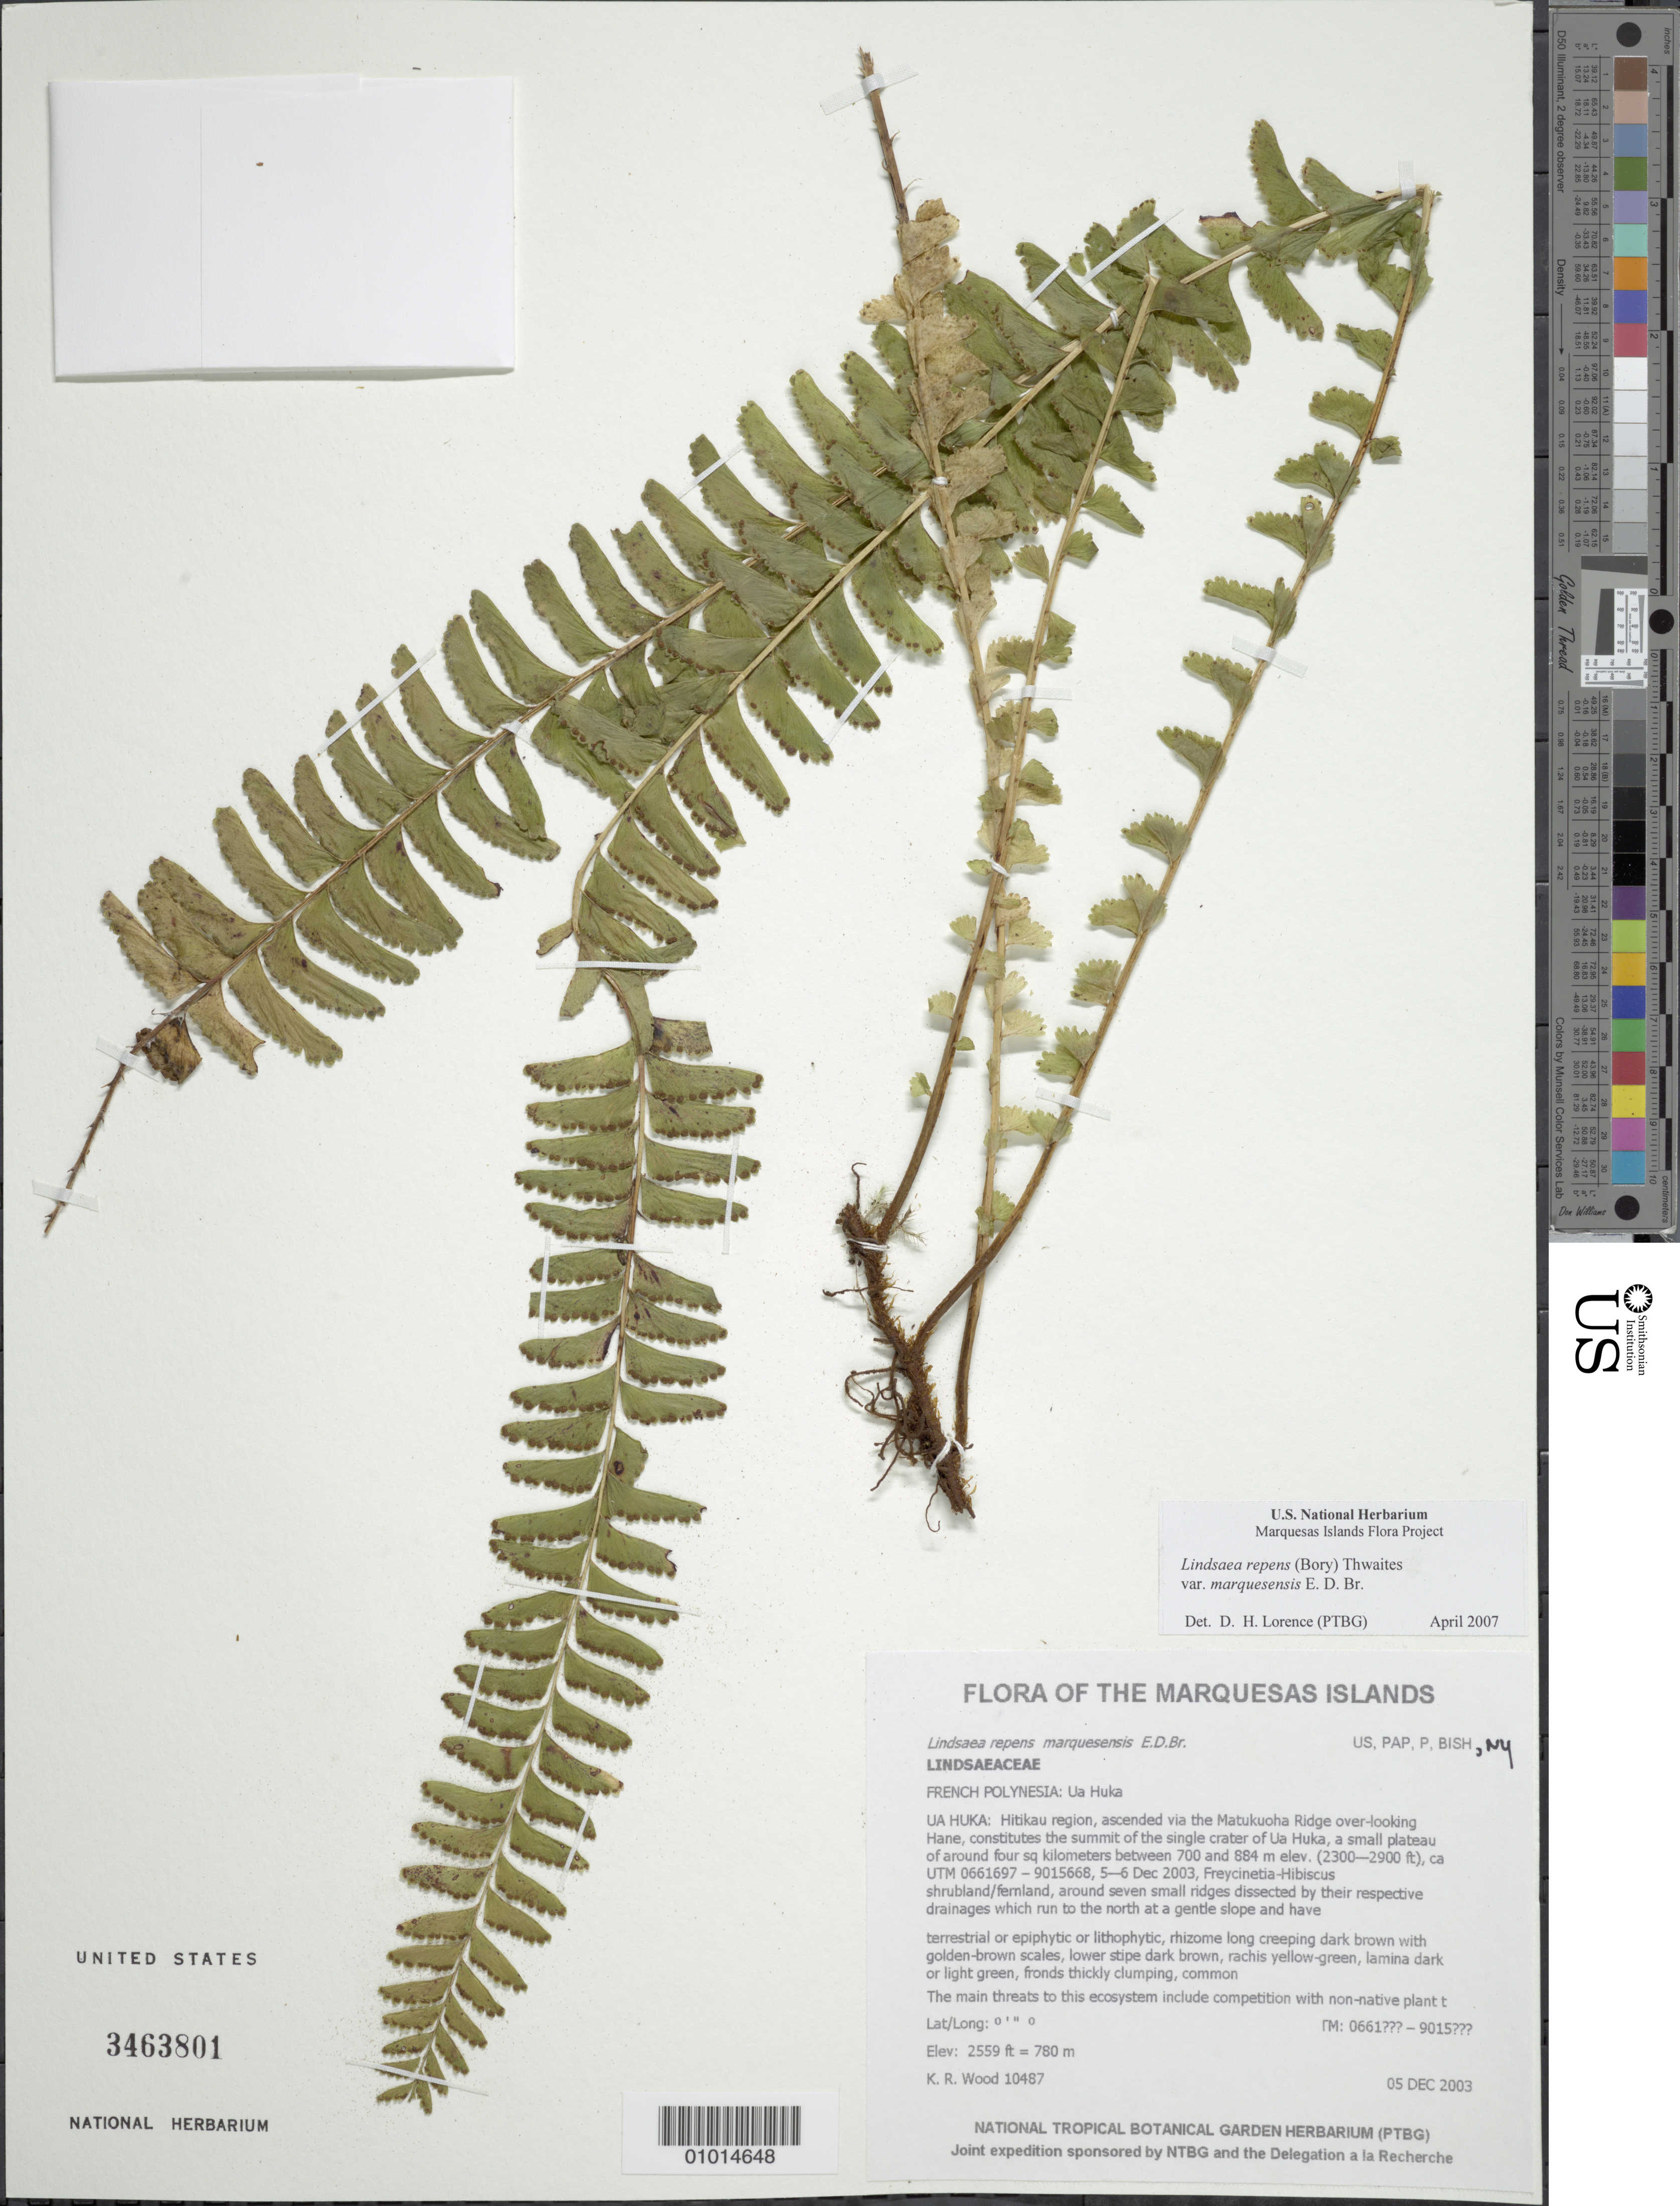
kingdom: Plantae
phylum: Tracheophyta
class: Polypodiopsida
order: Polypodiales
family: Lindsaeaceae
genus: Lindsaea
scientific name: Lindsaea repens var. marquesensis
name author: E.D. Br.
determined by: Wood, Kenneth R.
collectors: K. R. Wood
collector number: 10487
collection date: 2003-12-05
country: French Polynesia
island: Ua Huka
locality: Hitikau region, ascended via the Matukuoha Ridge over-looking Hane, constitutes the summit of the single crater of Ua Huka, a small plateau of around four sq kilometers between 700 and 884 m elev.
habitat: Freycinetia - Hibiscus shrubland/fernland, around 7 small ridges dissected by their respective drainages which run to the north at a gentle slope and have running water and small plunge pools in lower sections and range between 700 and 884 m elev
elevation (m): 780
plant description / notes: Competition with non-native plant taxa or animals that could make their way up from the lower regions. The area should be biologically monitored periodically for any such threats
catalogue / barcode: US 3463801